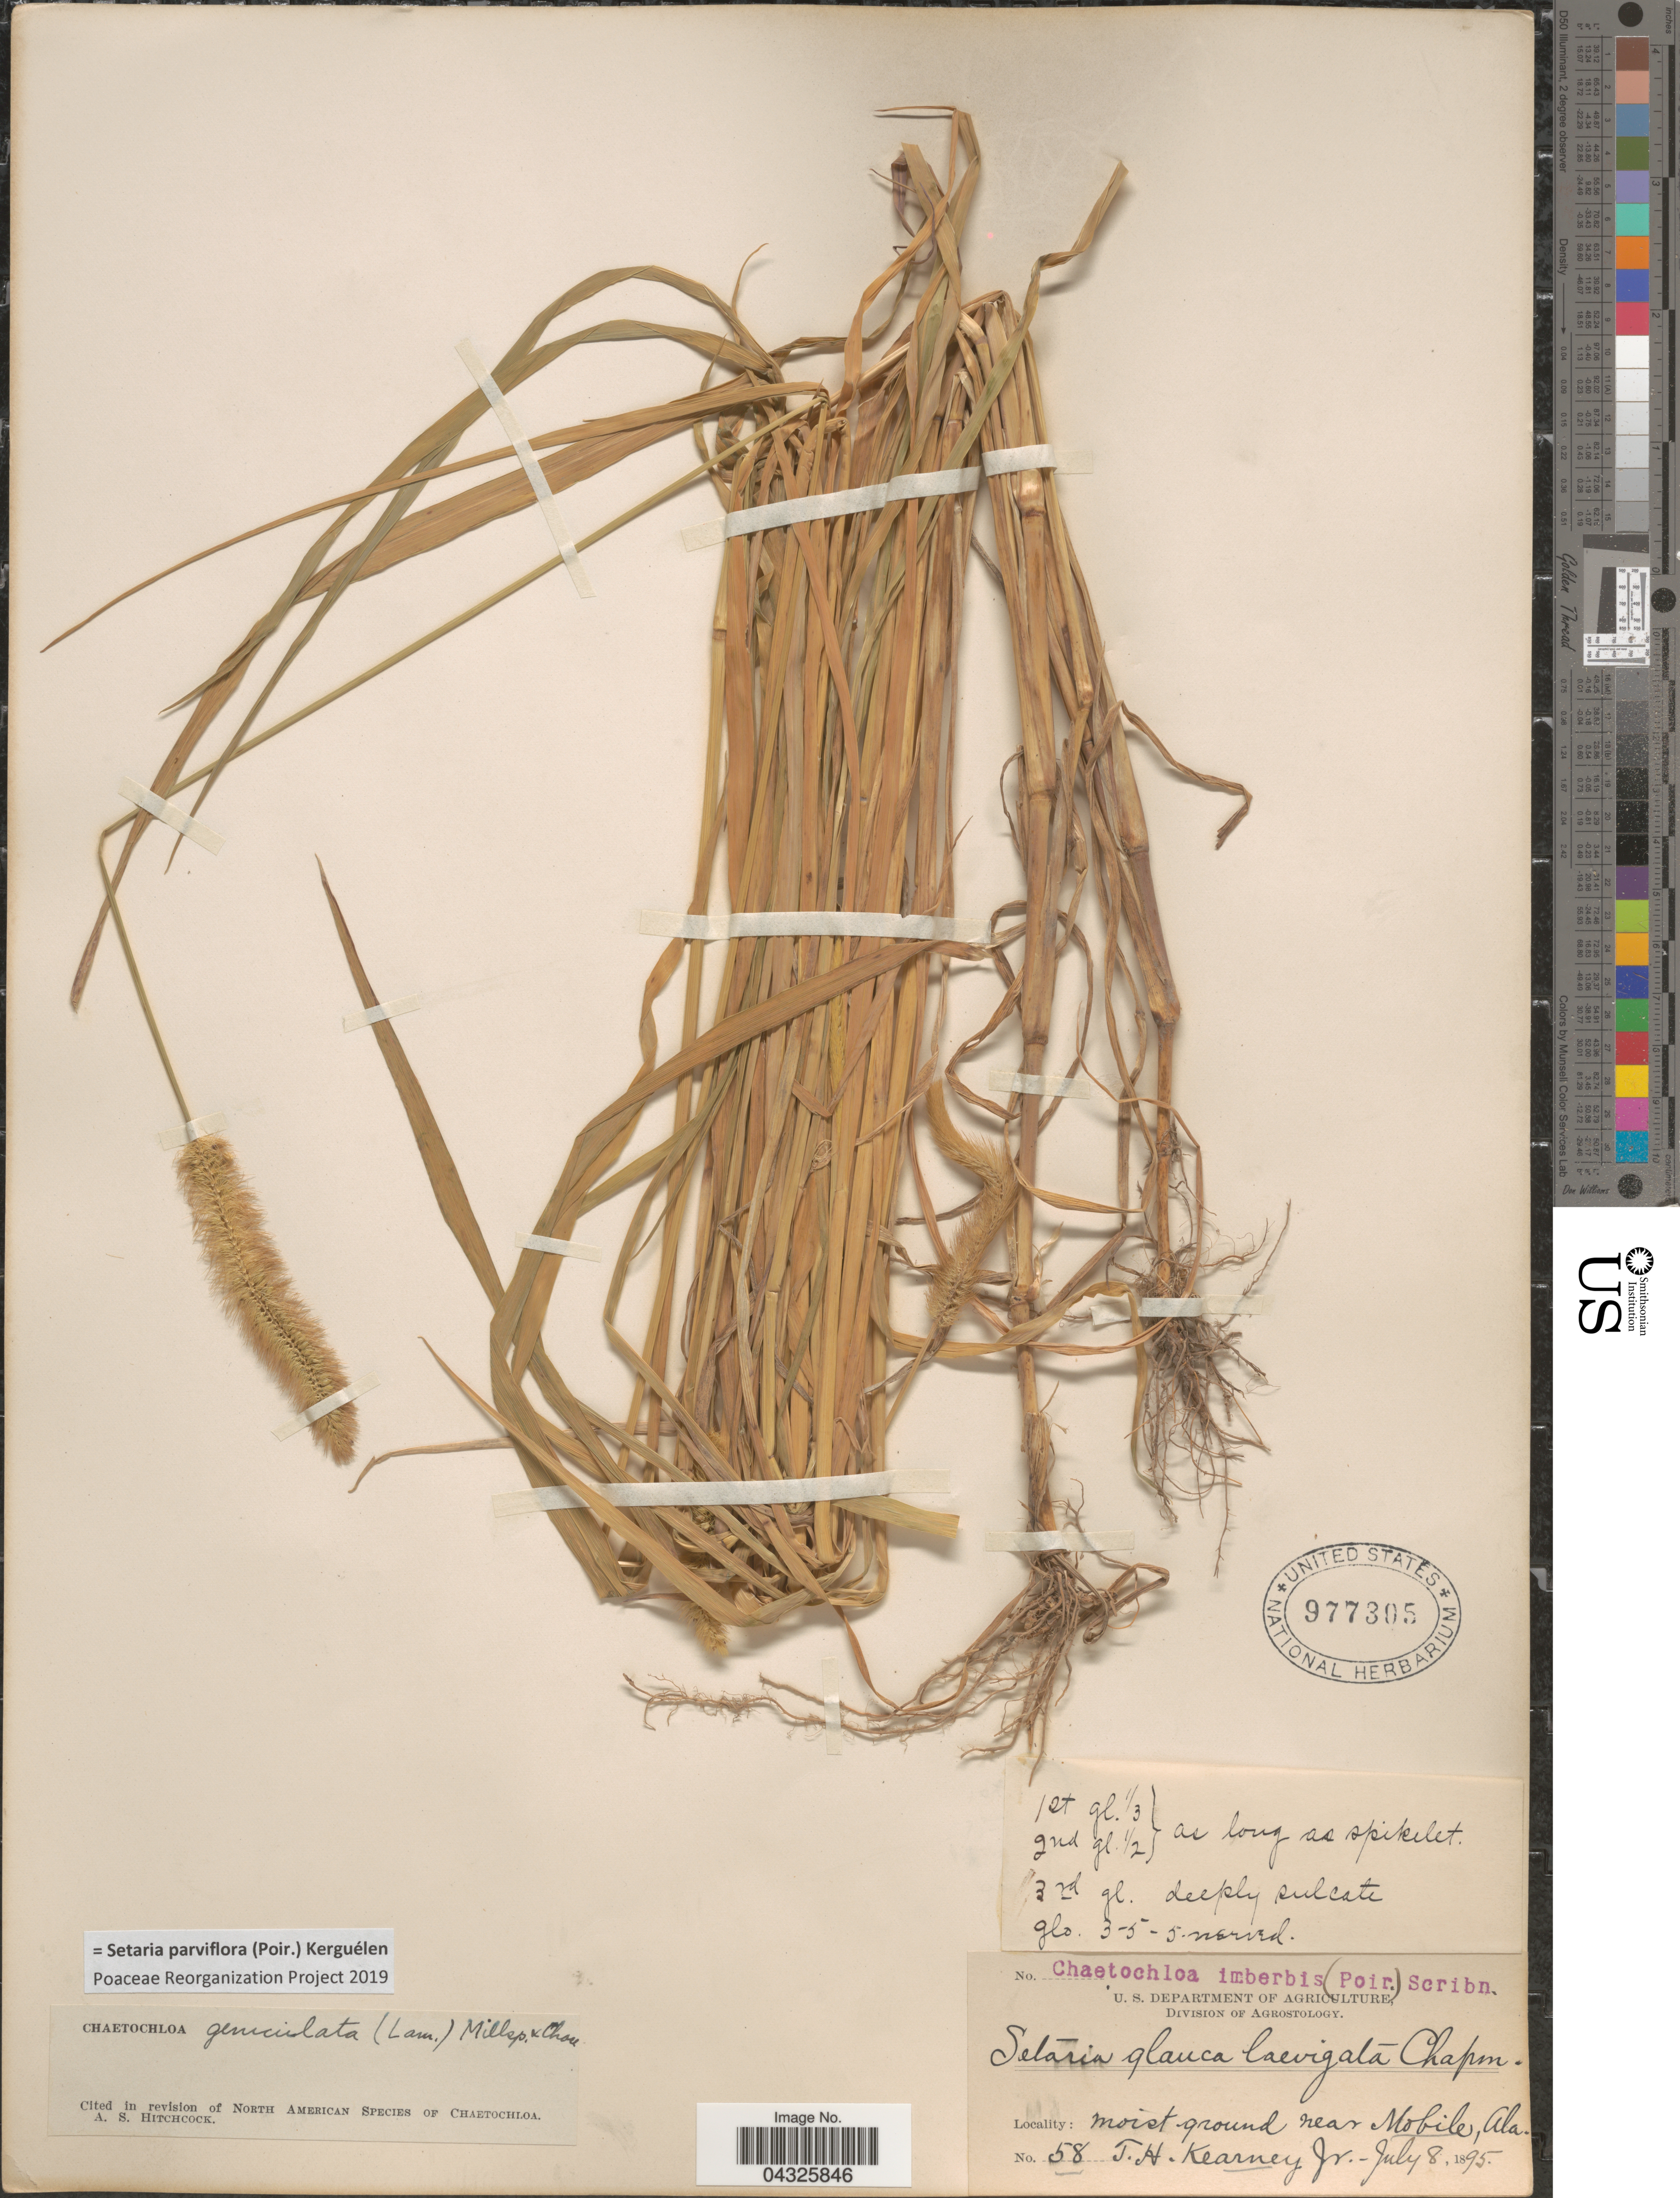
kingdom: Plantae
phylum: Tracheophyta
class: Liliopsida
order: Poales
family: Poaceae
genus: Setaria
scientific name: Setaria parviflora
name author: (Poir.) Kerguélen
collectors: T. H. Kearney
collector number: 58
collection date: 1895-07-08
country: United States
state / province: Alabama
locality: Moist ground near Mobile.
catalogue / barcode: US 977305